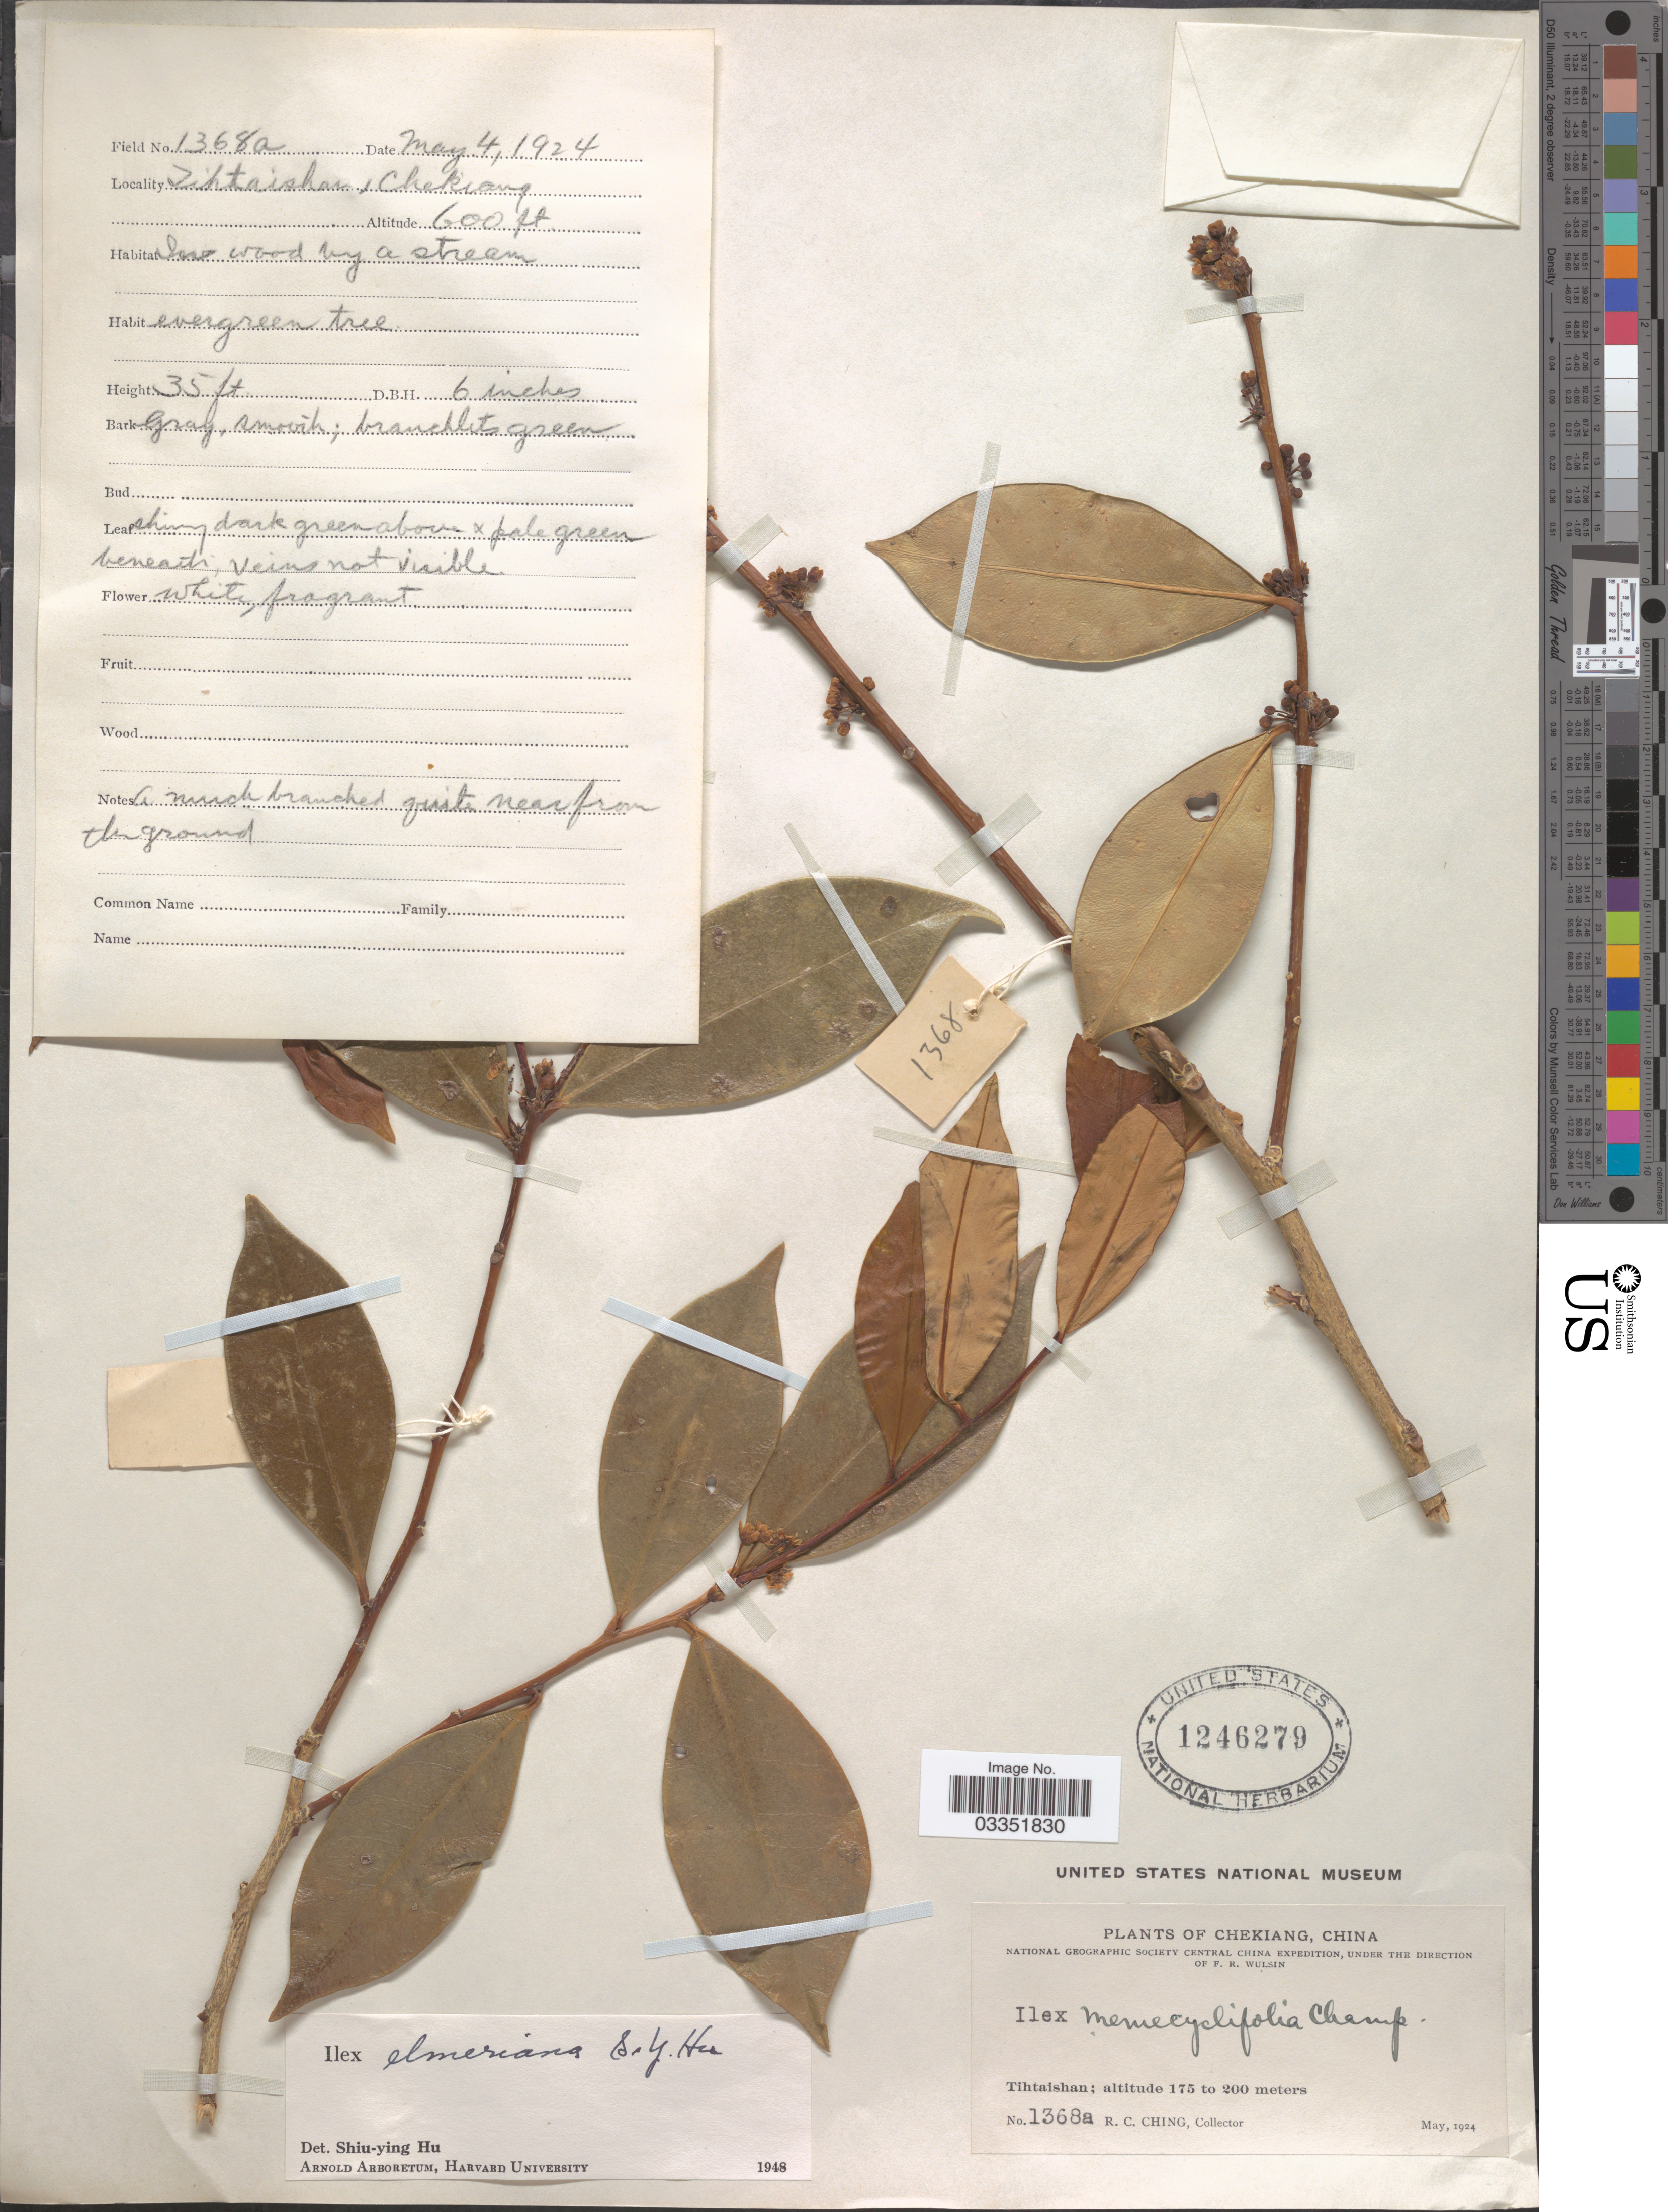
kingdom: Plantae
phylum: Tracheophyta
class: Magnoliopsida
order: Aquifoliales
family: Aquifoliaceae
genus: Ilex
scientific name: Ilex elmerrilliana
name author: S.Y. Hu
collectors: R. C. Ching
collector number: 1368a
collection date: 1924-05-04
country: China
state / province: Zhejiang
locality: Chekiang. Tihtaishan.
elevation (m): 183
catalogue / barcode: US 1246279